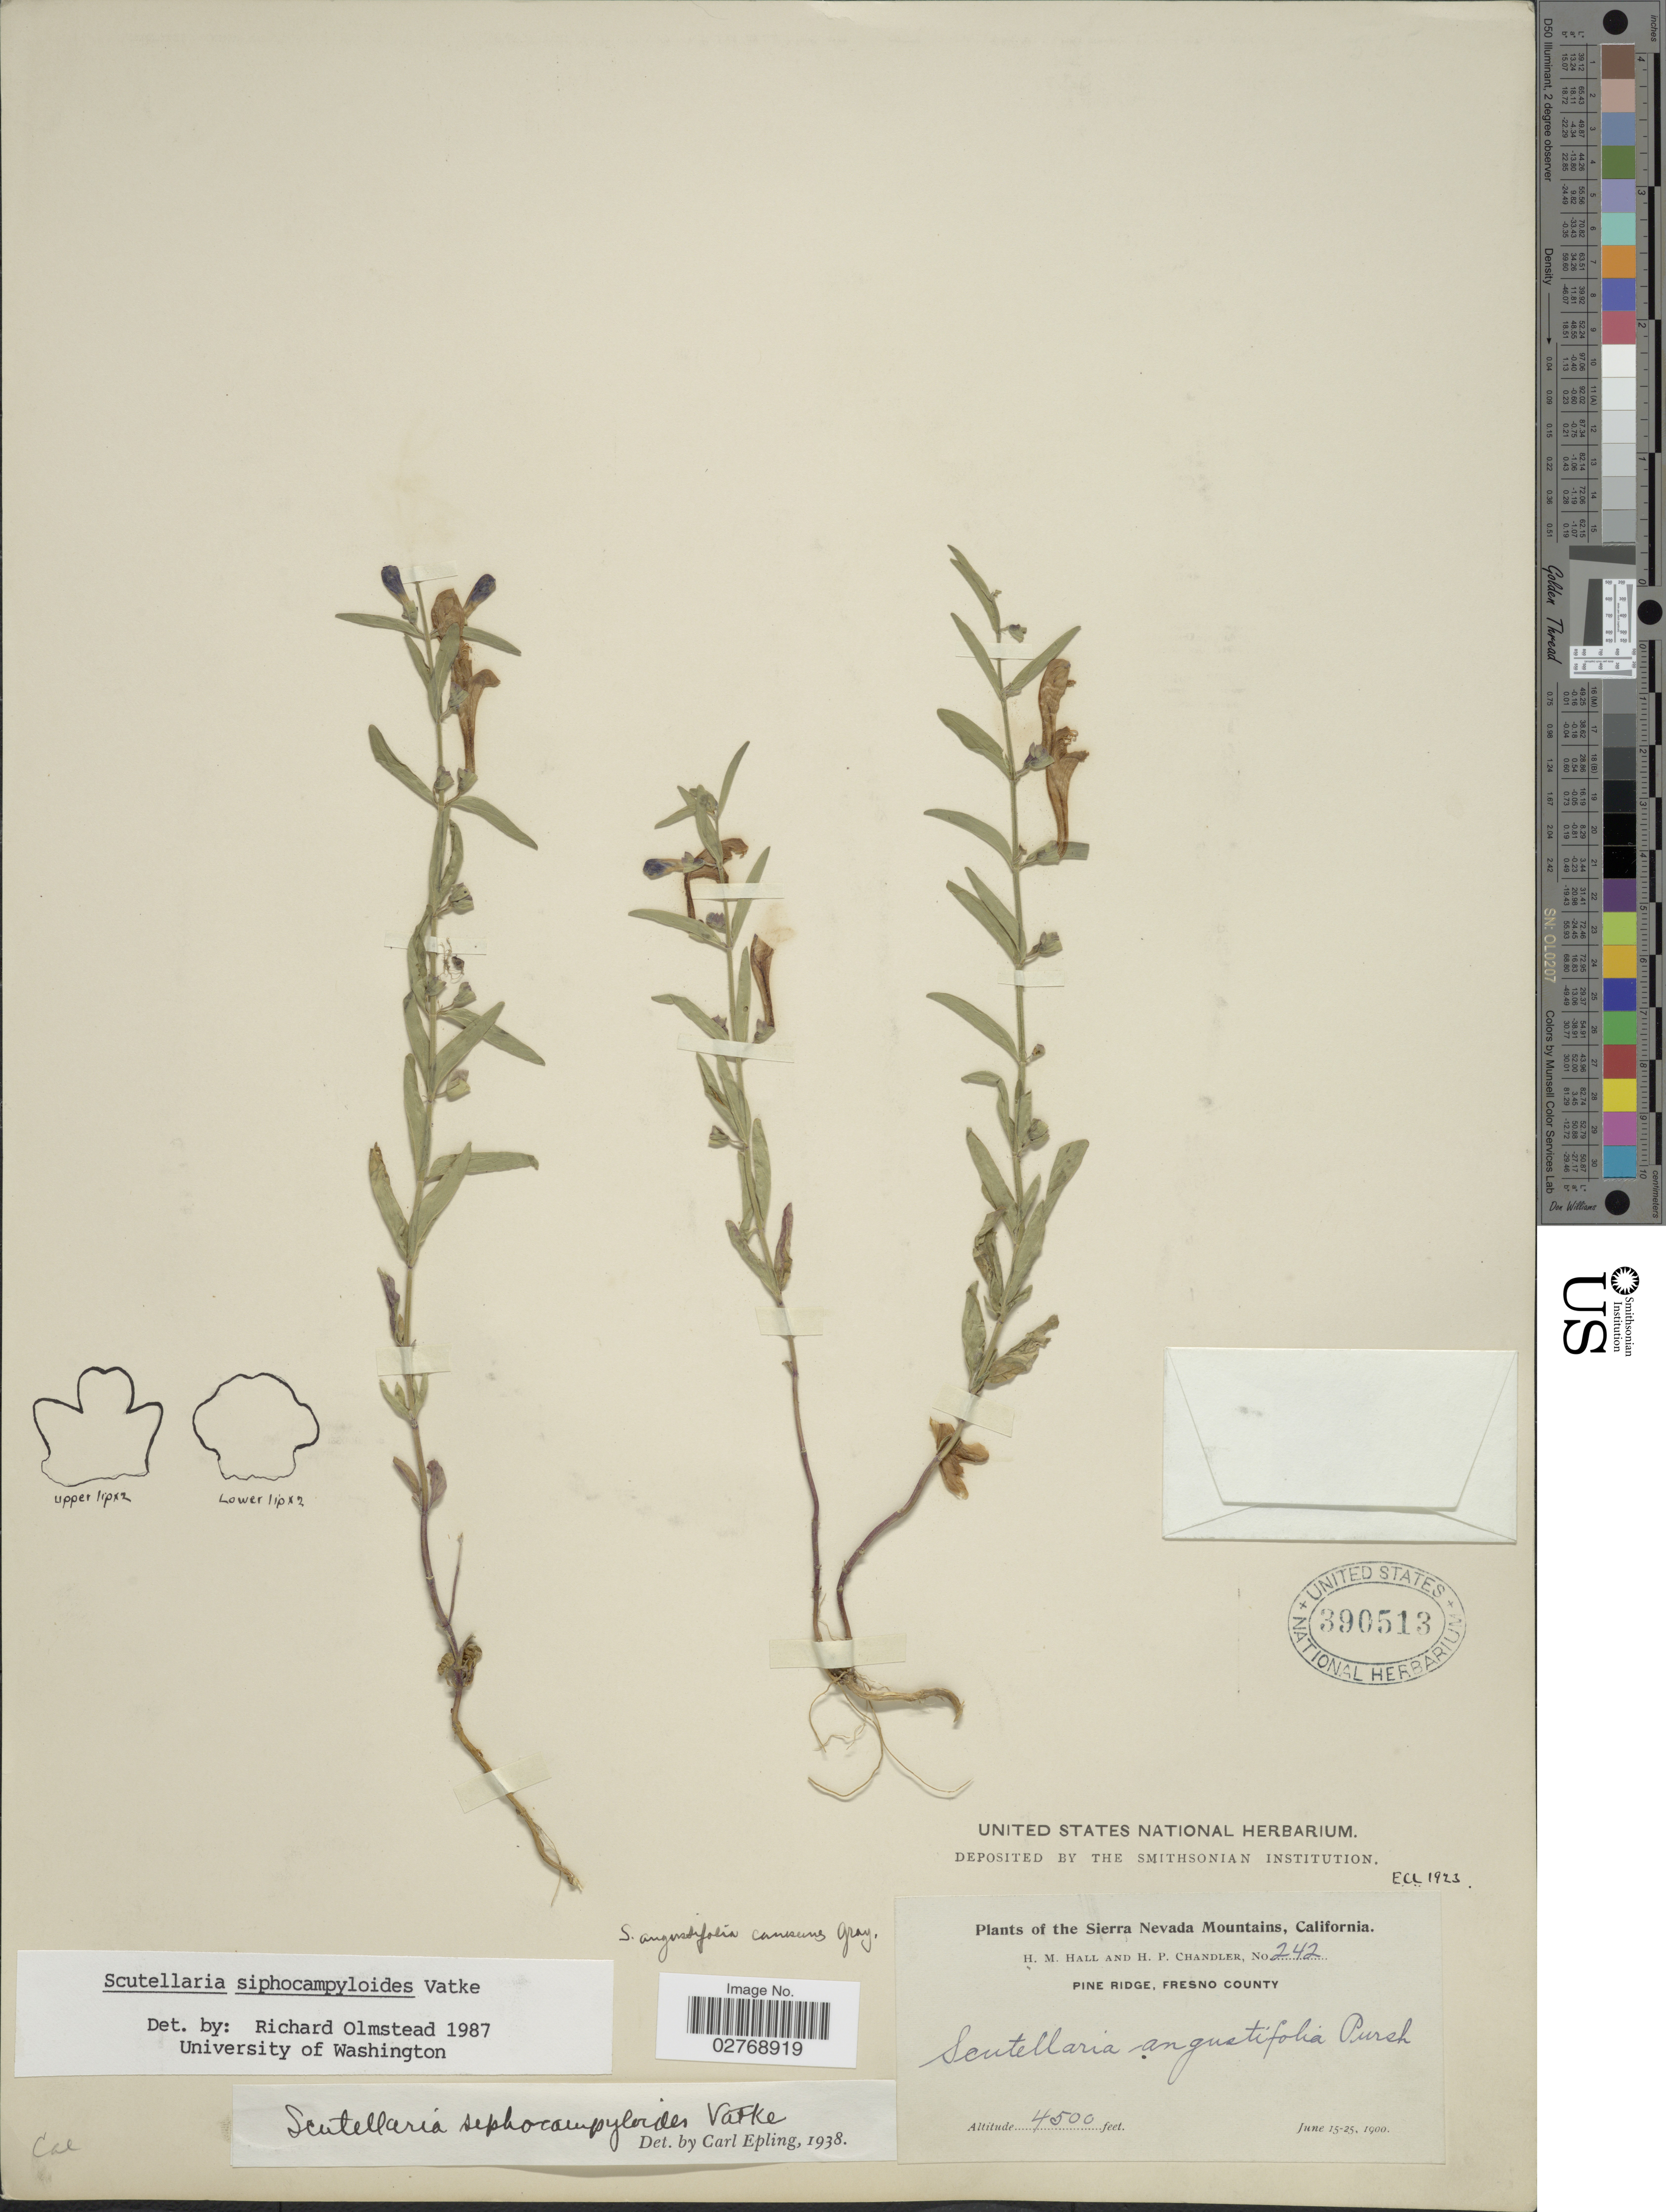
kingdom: Plantae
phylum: Tracheophyta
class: Magnoliopsida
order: Lamiales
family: Lamiaceae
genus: Scutellaria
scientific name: Scutellaria siphocampyloides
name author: Vatke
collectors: H. M. Hall & H. Chandler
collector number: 242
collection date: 1900-06-15/1900-06-25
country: United States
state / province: California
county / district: Fresno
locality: Sierra Nevada Mountains. Pine Ridge, Fresno County.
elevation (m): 1372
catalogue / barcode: US 390513